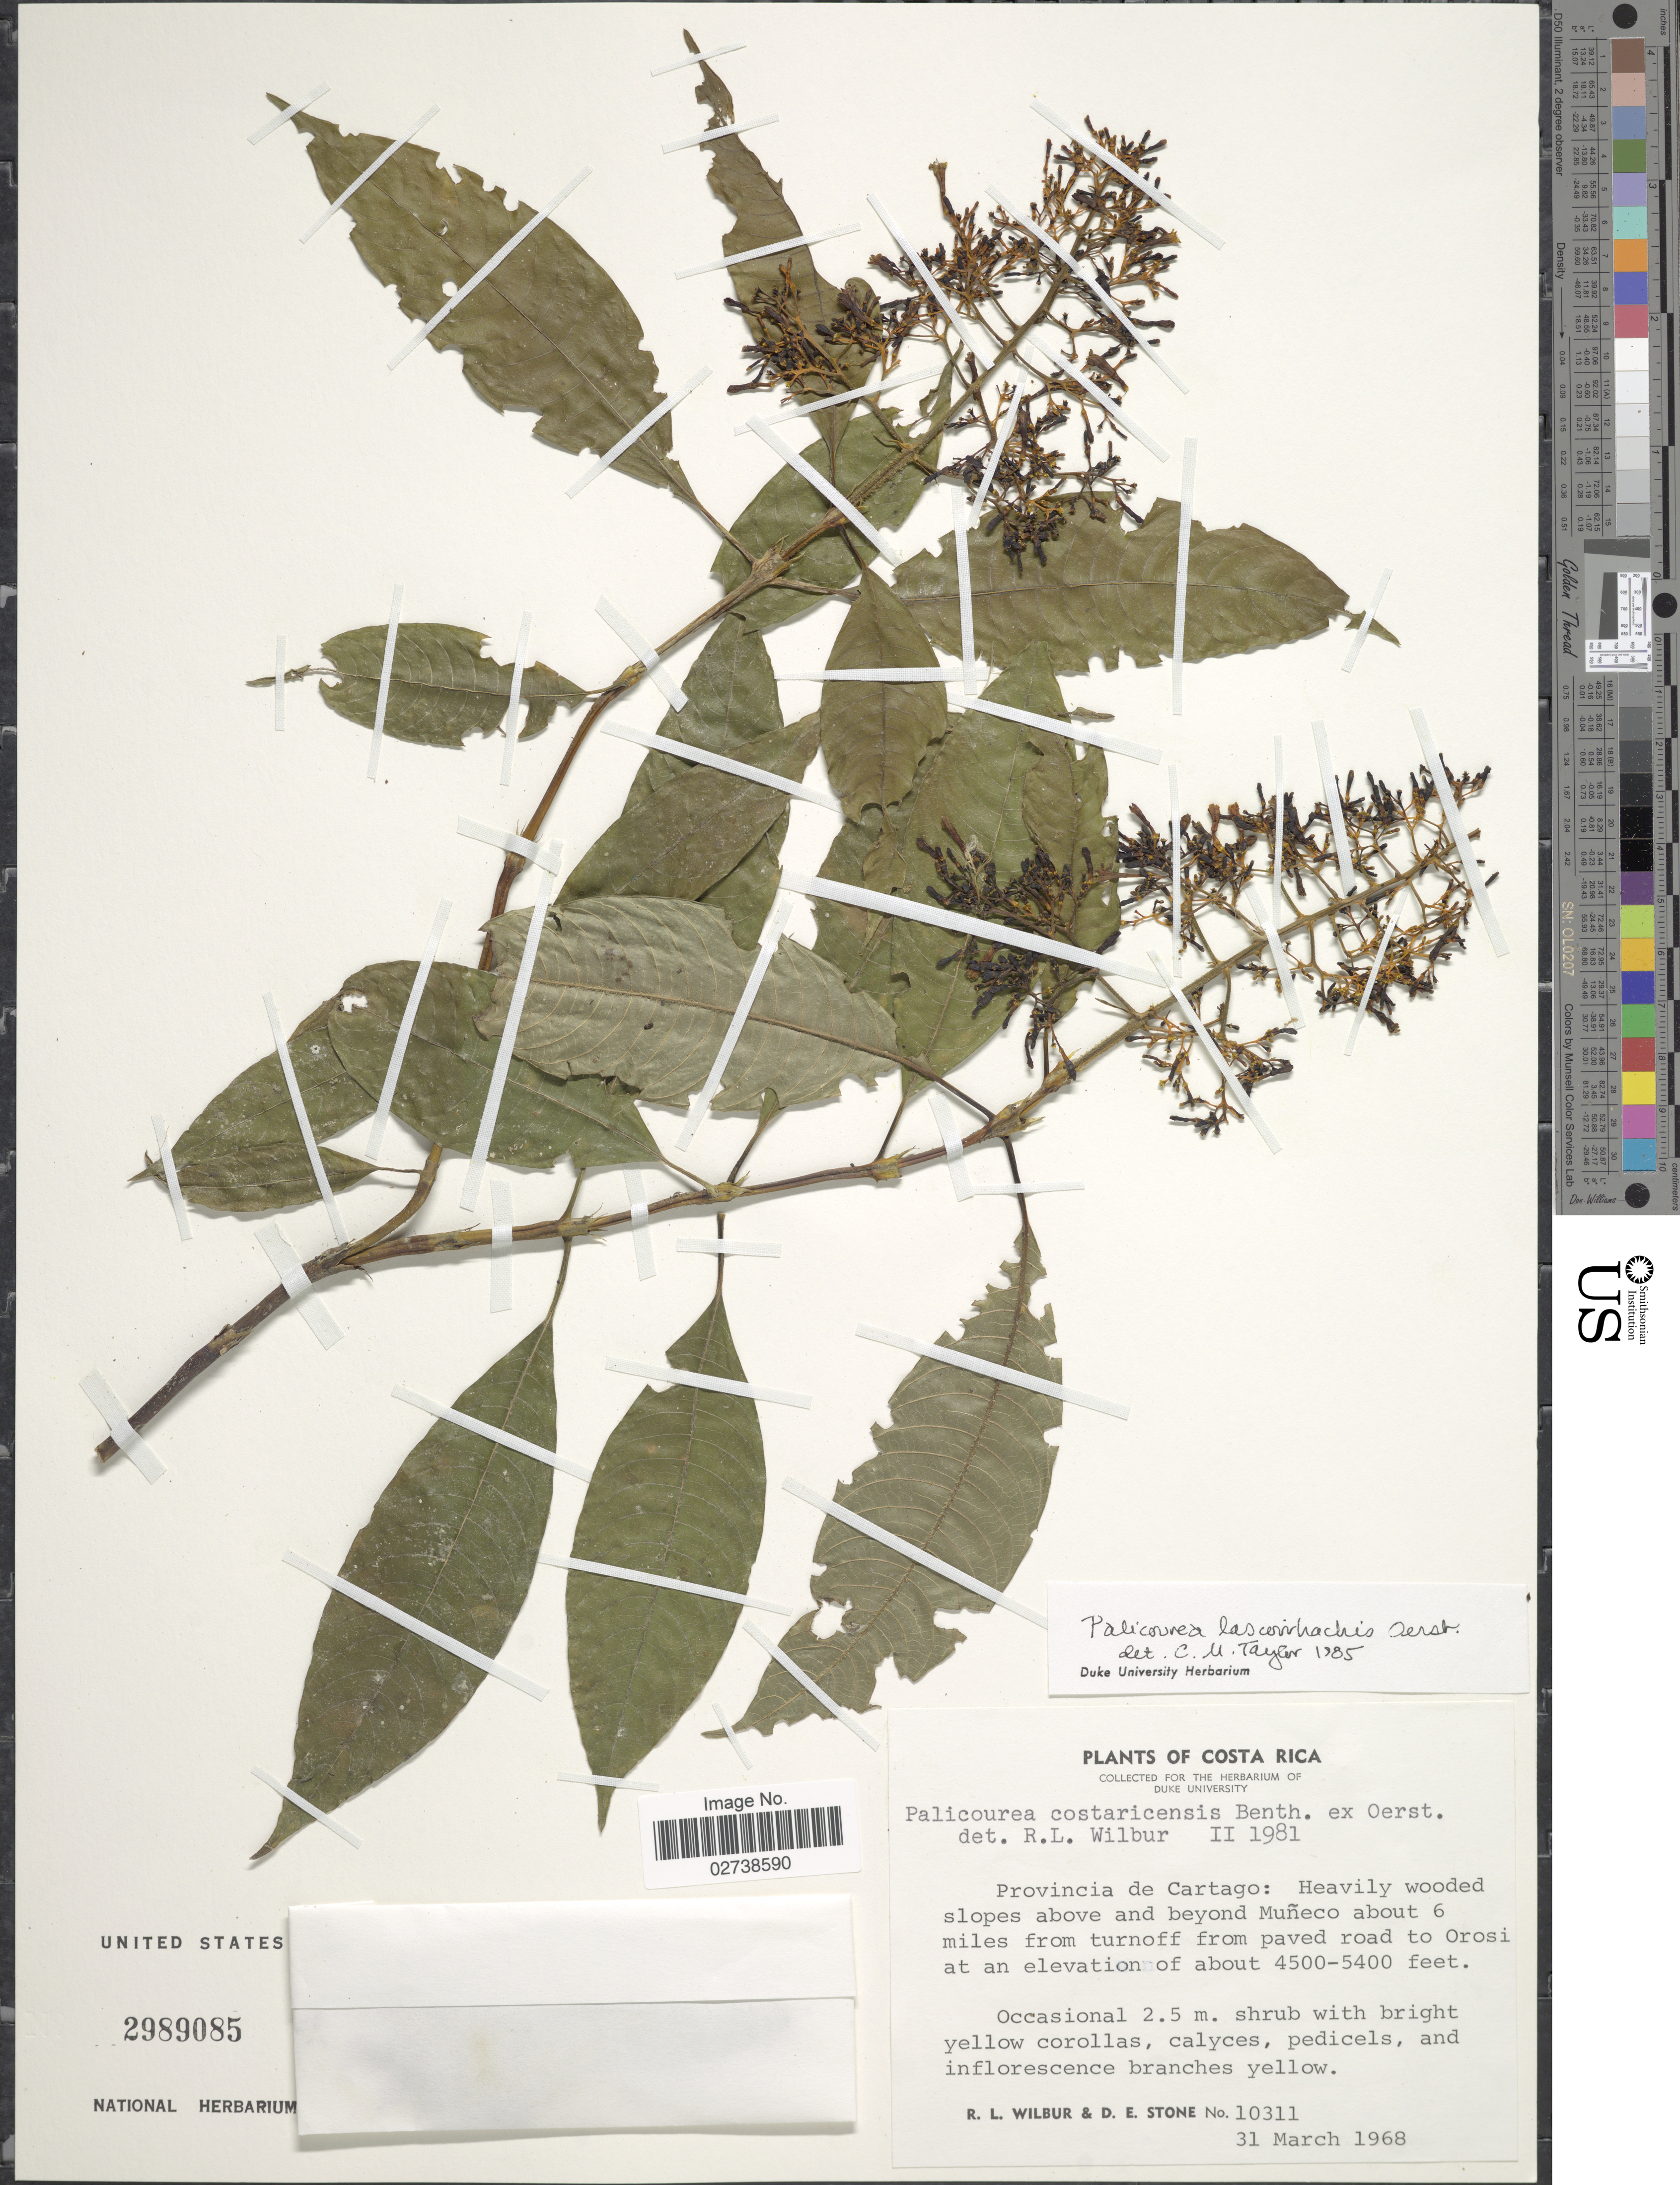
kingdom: Plantae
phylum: Tracheophyta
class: Magnoliopsida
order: Gentianales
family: Rubiaceae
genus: Palicourea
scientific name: Palicourea lasiorrhachis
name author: Oerst.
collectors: R. L. Wilbur & D. E. Stone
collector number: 10311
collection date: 1968-03-31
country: Costa Rica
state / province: Cartago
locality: Heavily wooded slopes above and beyond Muñeco about 6 miles from turnoff from paved road to Orosi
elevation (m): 1372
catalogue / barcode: US 2989085